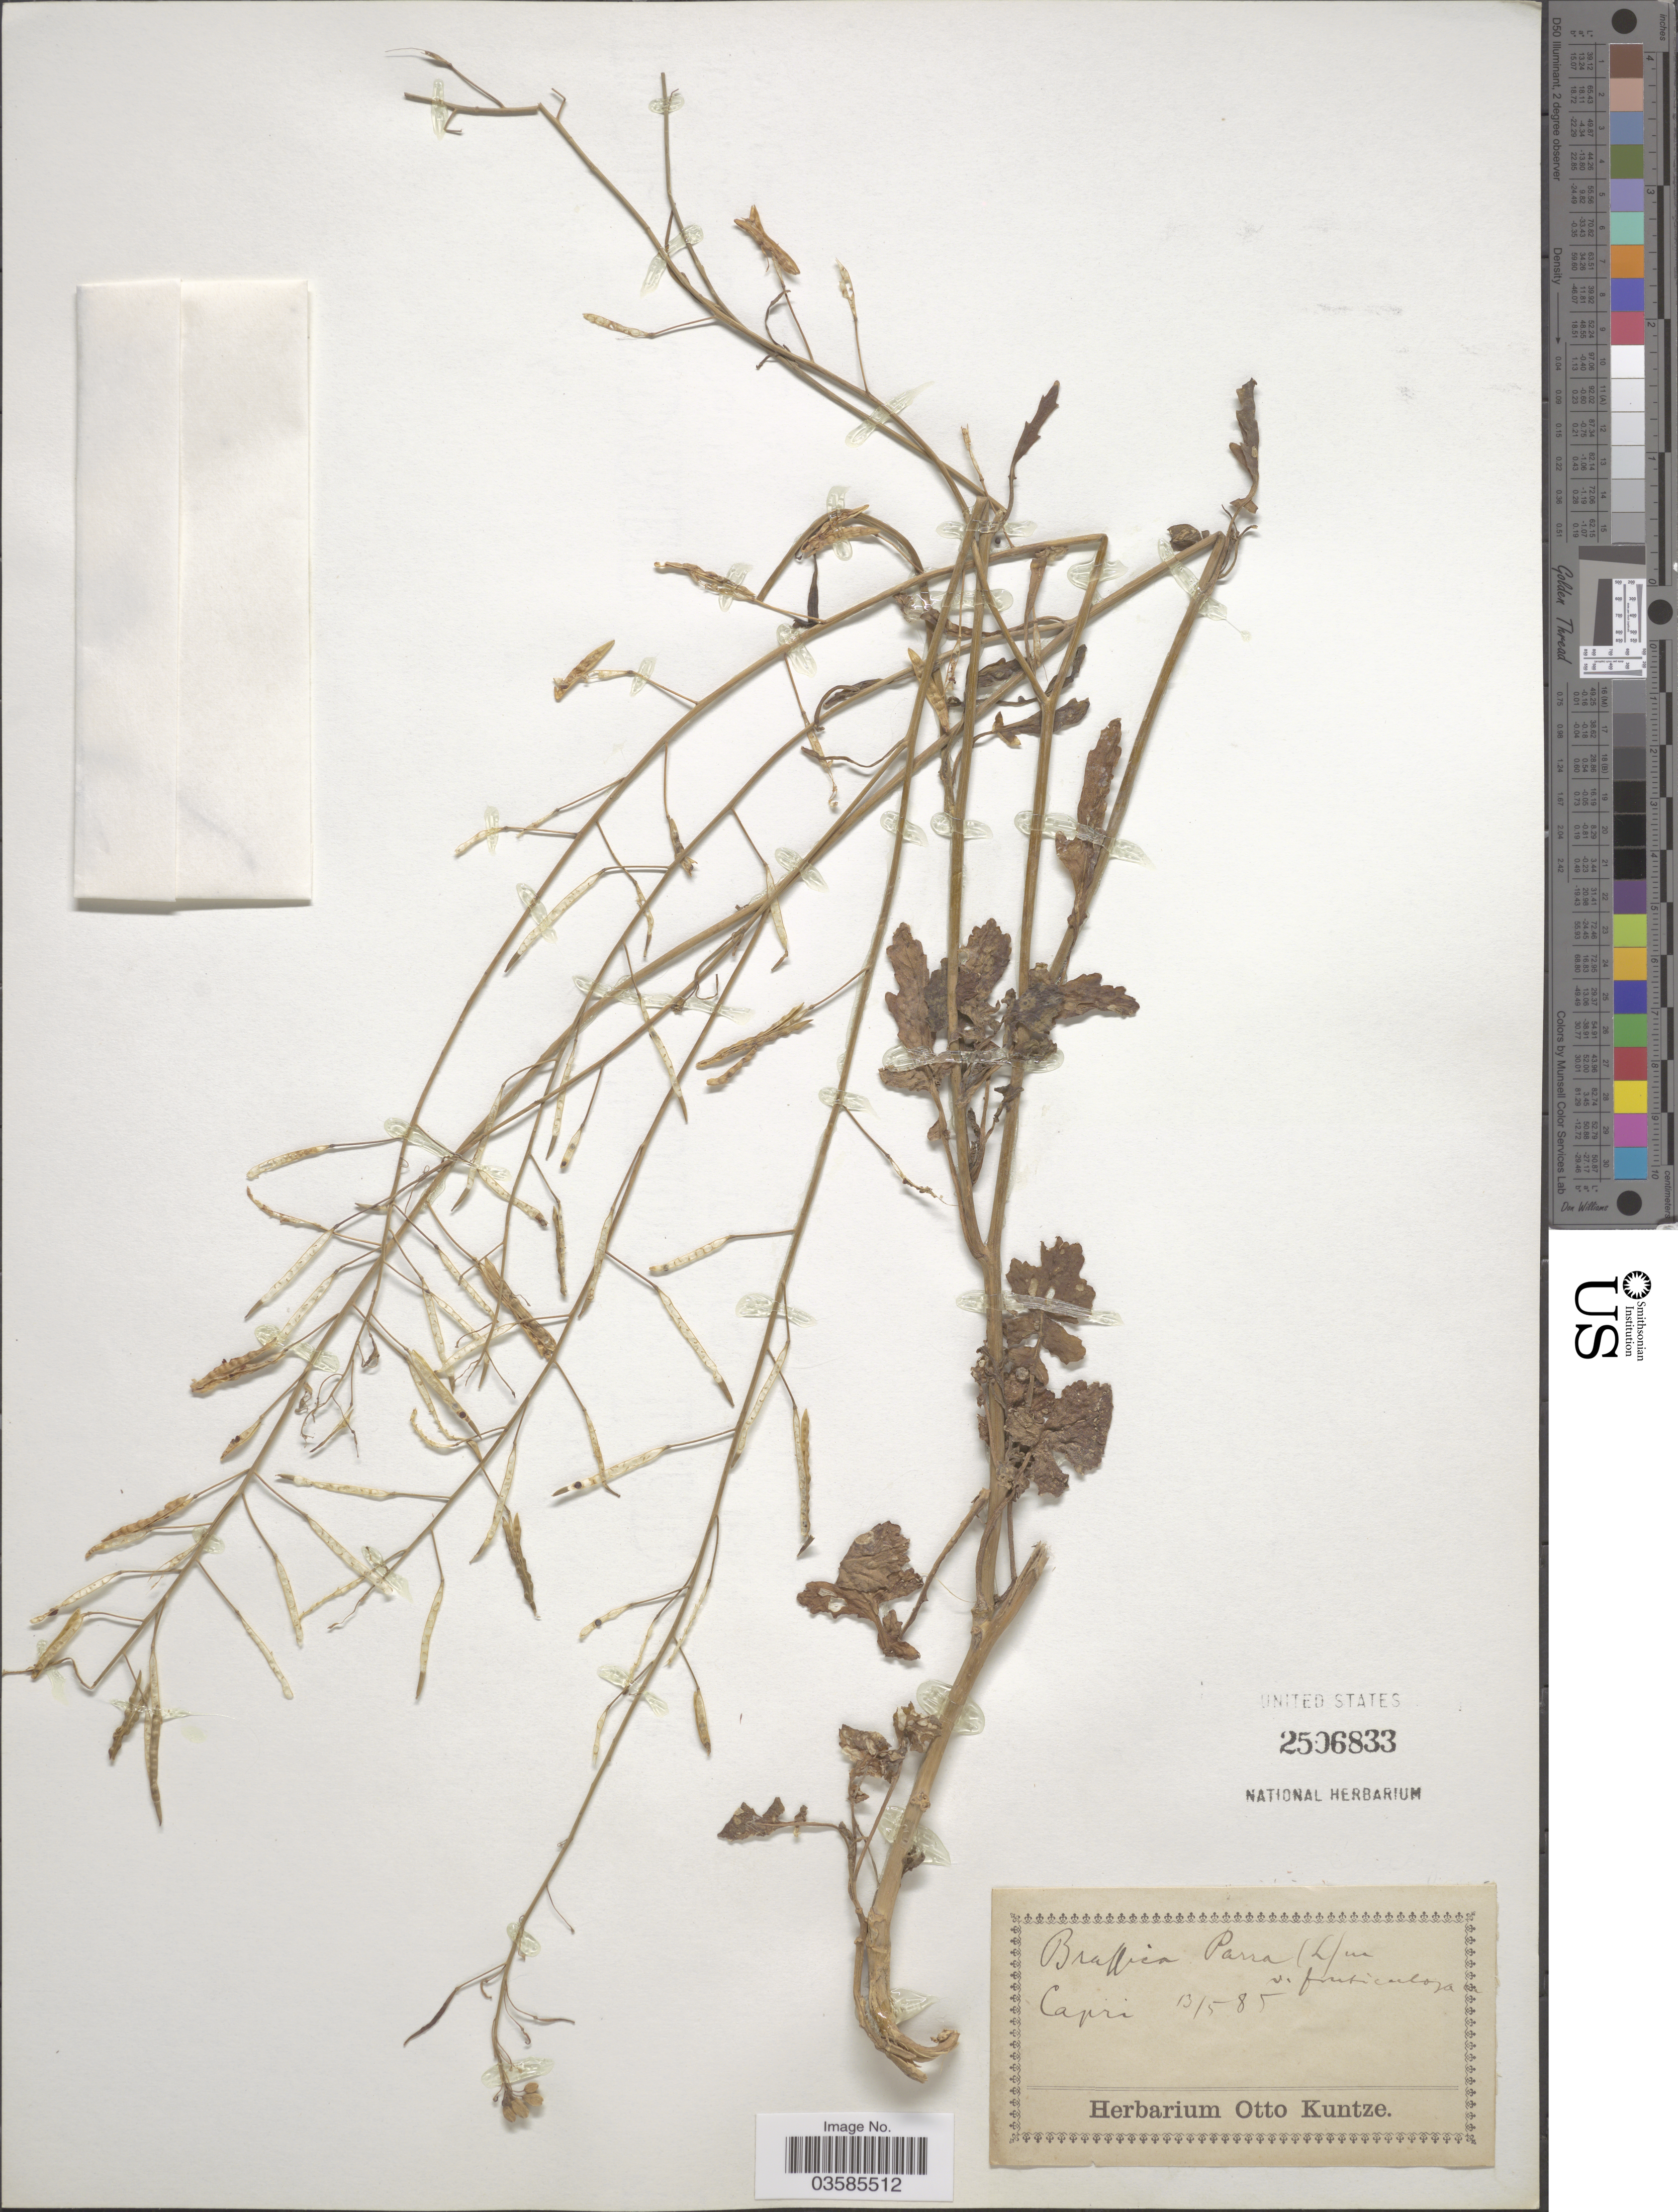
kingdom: Plantae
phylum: Tracheophyta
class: Magnoliopsida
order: Brassicales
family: Brassicaceae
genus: Brassica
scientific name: Brassica parra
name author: Durand & Schinz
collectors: ex herb. Otto Kuntze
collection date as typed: Transcribed d/m/y: 13/5/85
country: Italy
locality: Capri.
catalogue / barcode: US 2506833